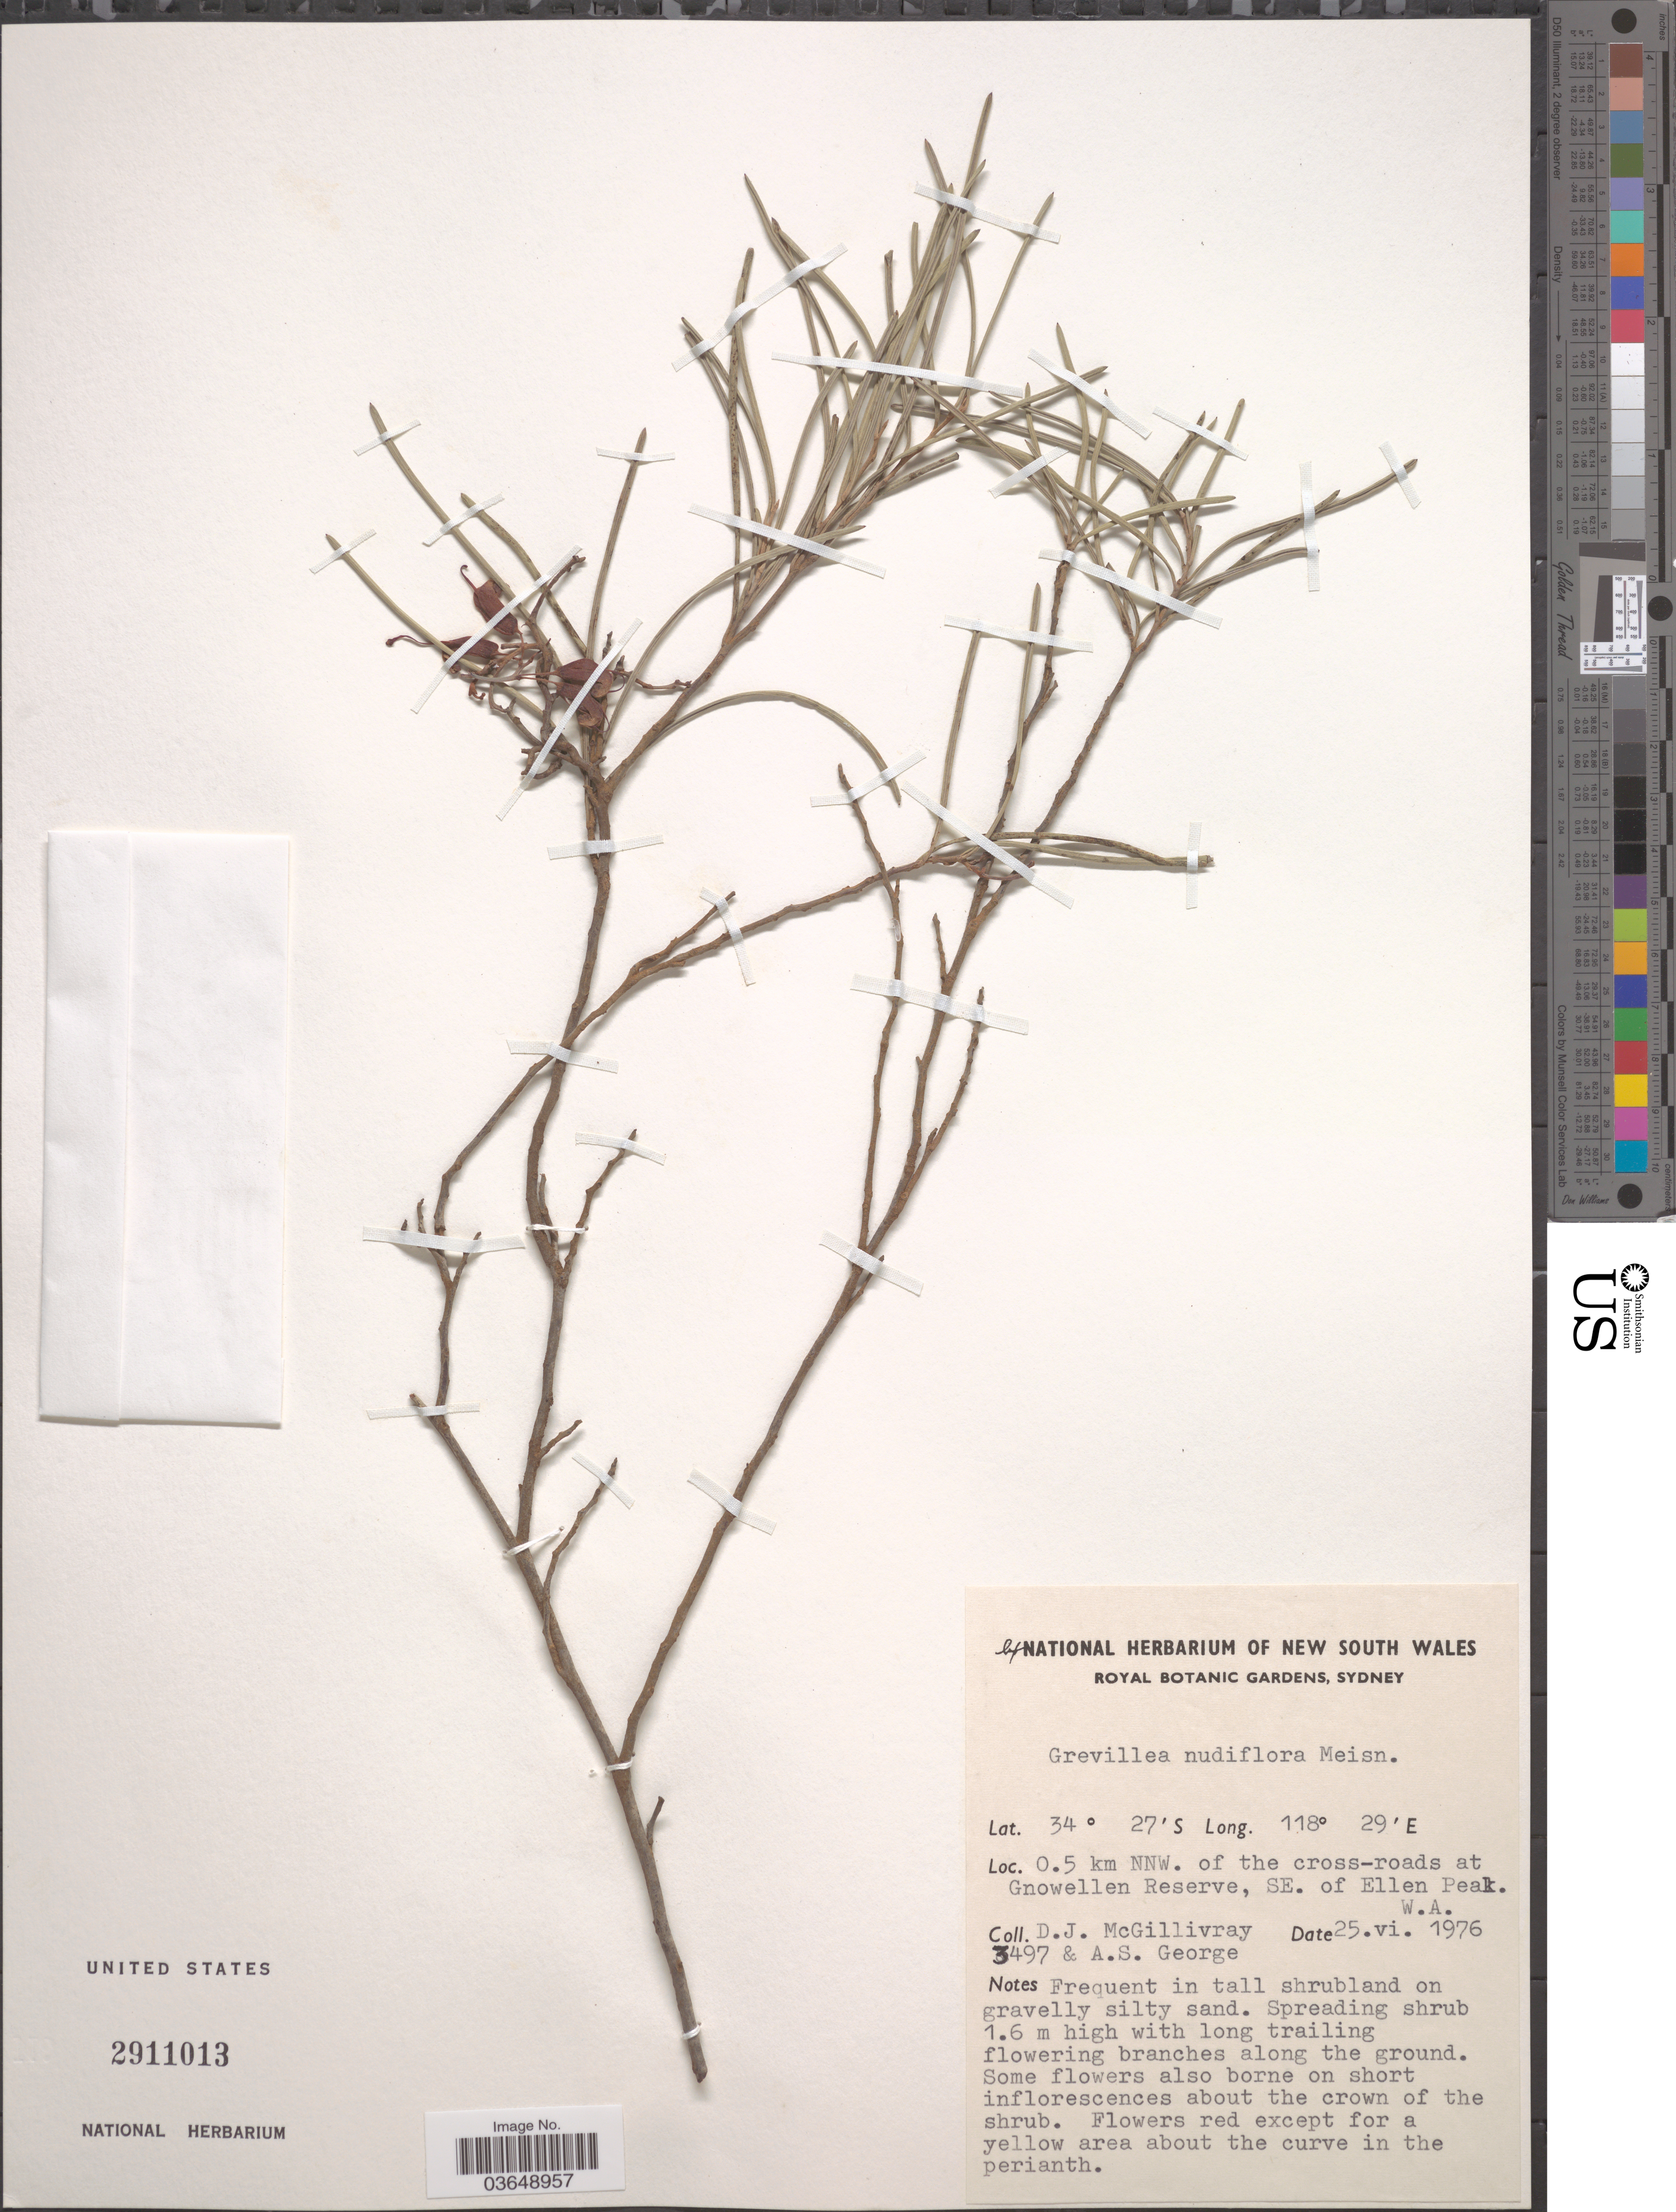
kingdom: Plantae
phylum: Tracheophyta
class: Magnoliopsida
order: Proteales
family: Proteaceae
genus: Grevillea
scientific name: Grevillea nudiflora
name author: Meisn.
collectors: D. J. McGillivray & A. S. George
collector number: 3497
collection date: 1976-06-25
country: Australia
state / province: Western Australia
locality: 0.5 km NNW. of the cross-roads at Gnowellen Reserve, SE. of Ellen Peak. W.A.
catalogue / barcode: US 2911013